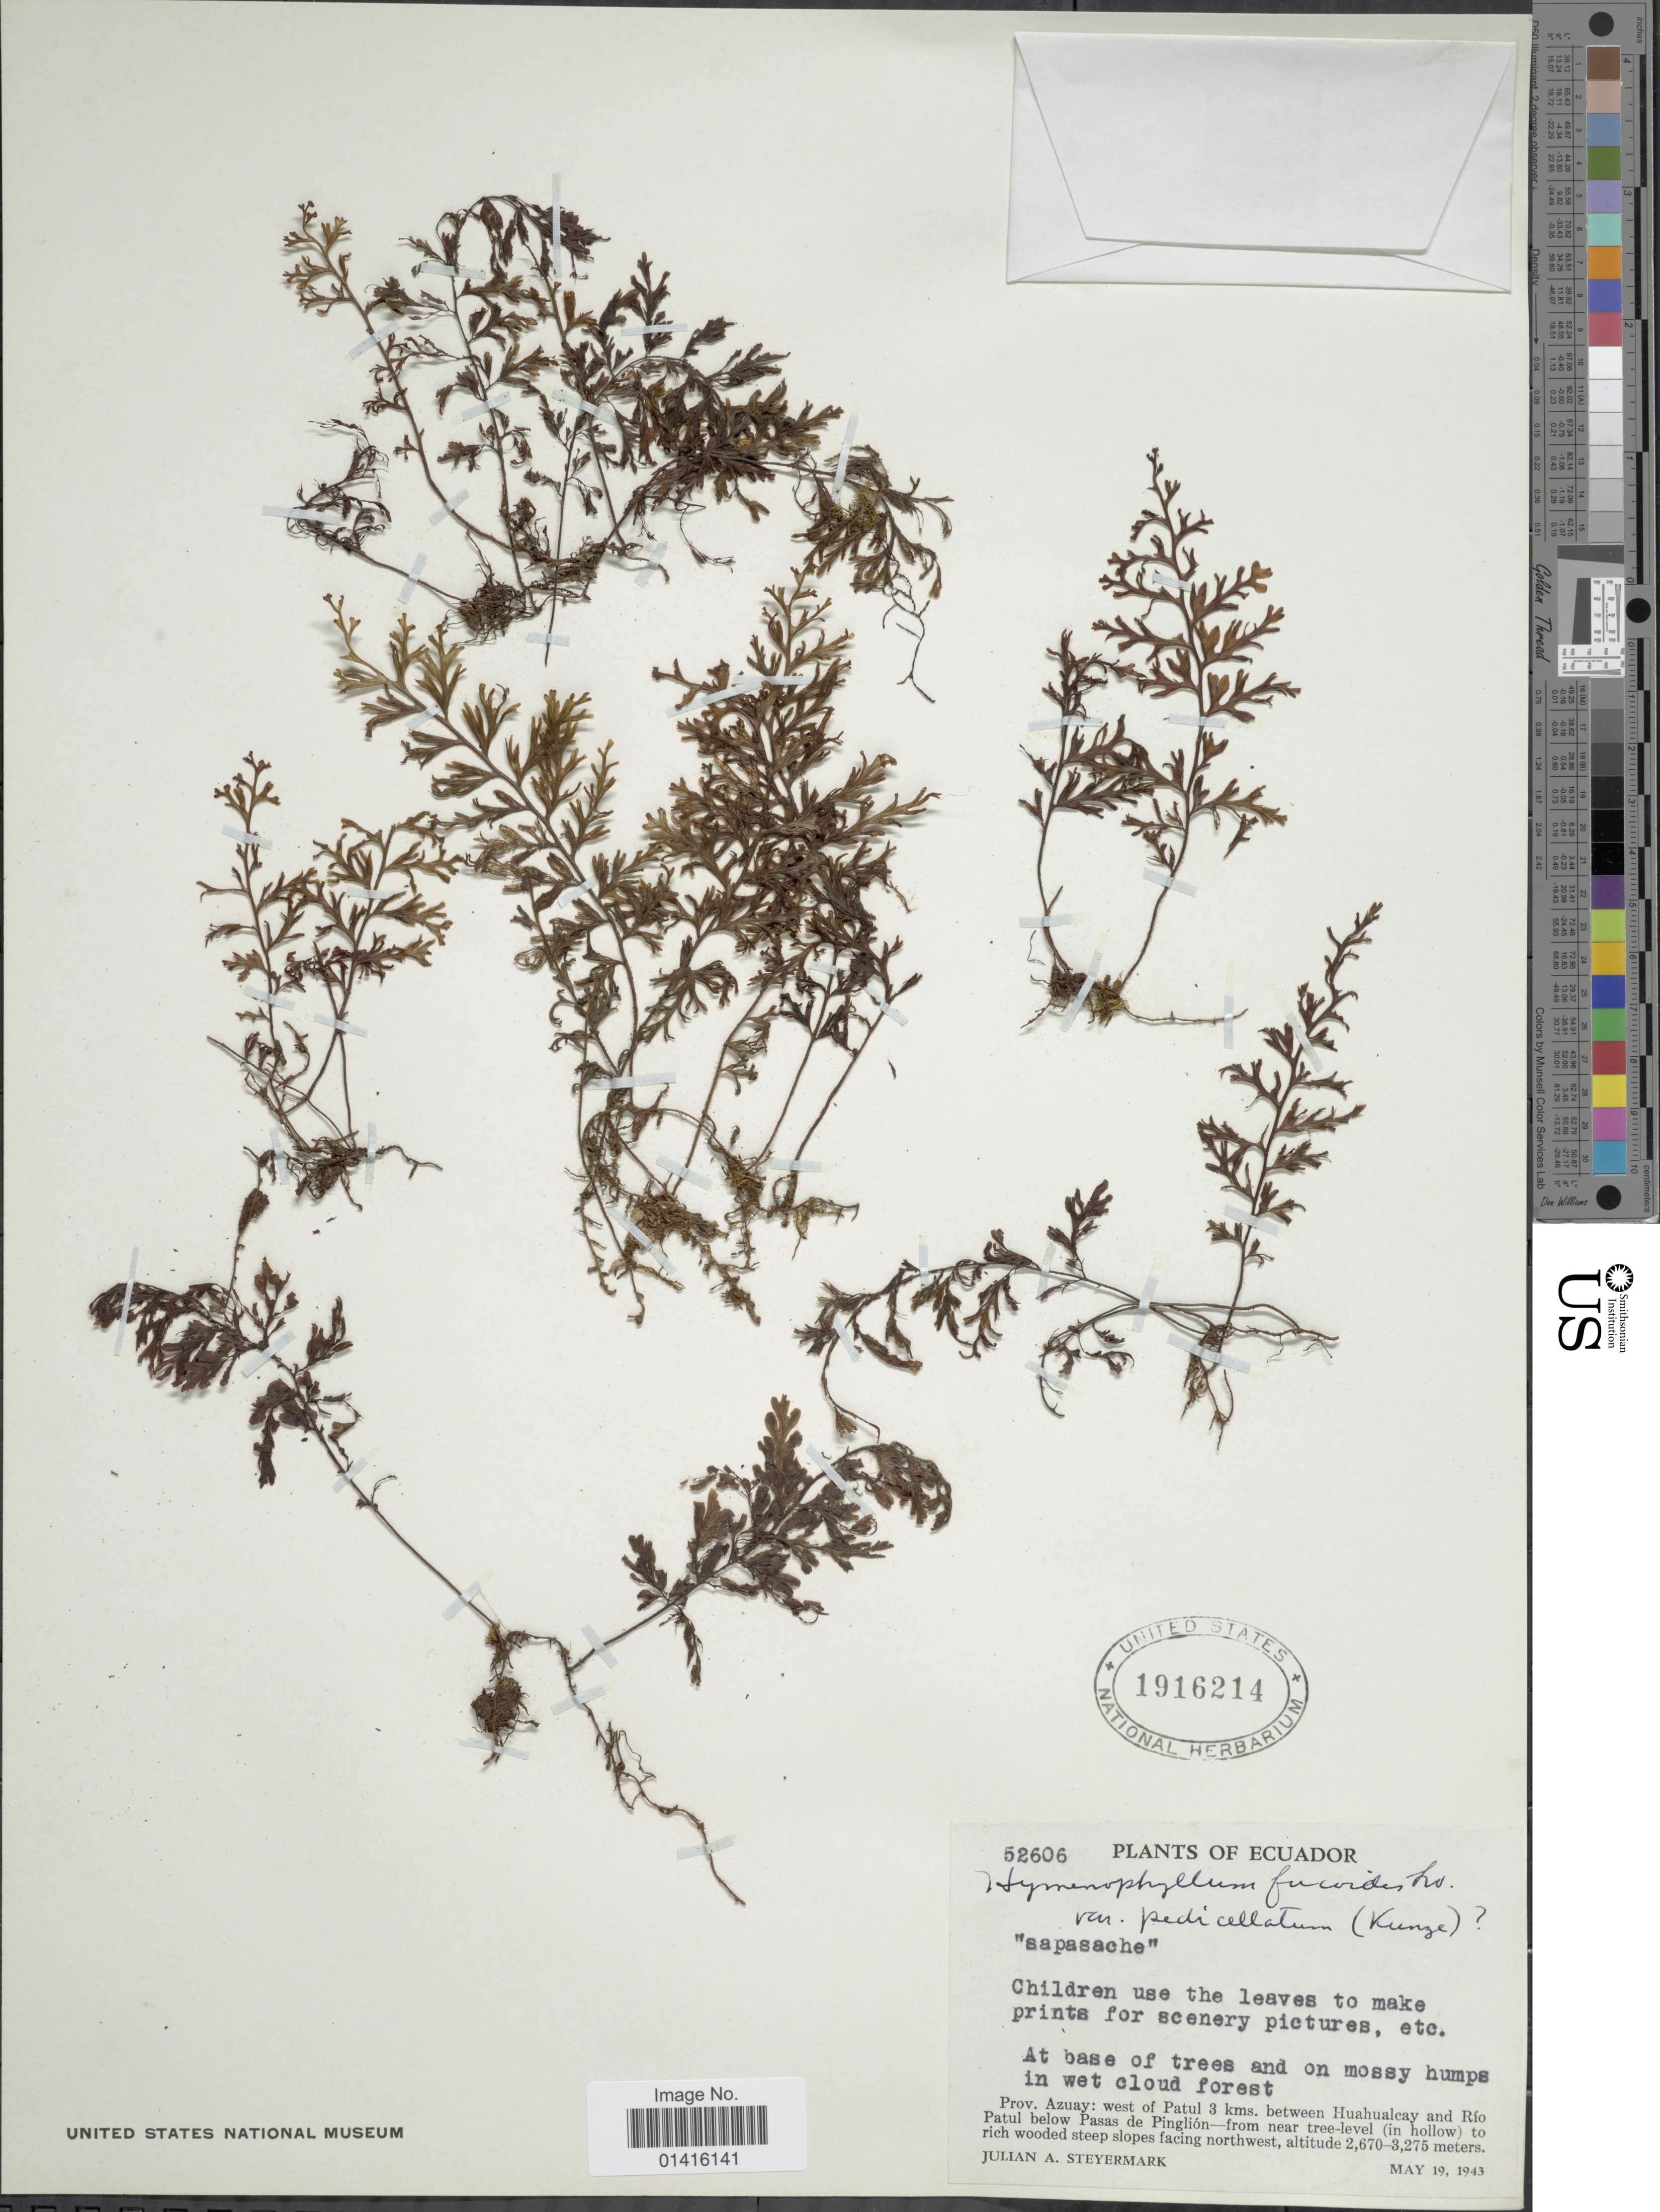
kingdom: Plantae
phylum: Tracheophyta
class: Polypodiopsida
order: Hymenophyllales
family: Hymenophyllaceae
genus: Hymenophyllum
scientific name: Hymenophyllum fucoides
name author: (Sw.) Sw.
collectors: J. Steyermark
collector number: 52606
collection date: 1943-05-19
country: Ecuador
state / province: Azuay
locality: West of Patul 3 kms. between Huahualcay and Río Patul below Pasas de Pinglión-from near tree-level (in hallow) to rich wooded steep slopes facing northwest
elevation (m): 2670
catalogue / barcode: US 1916214